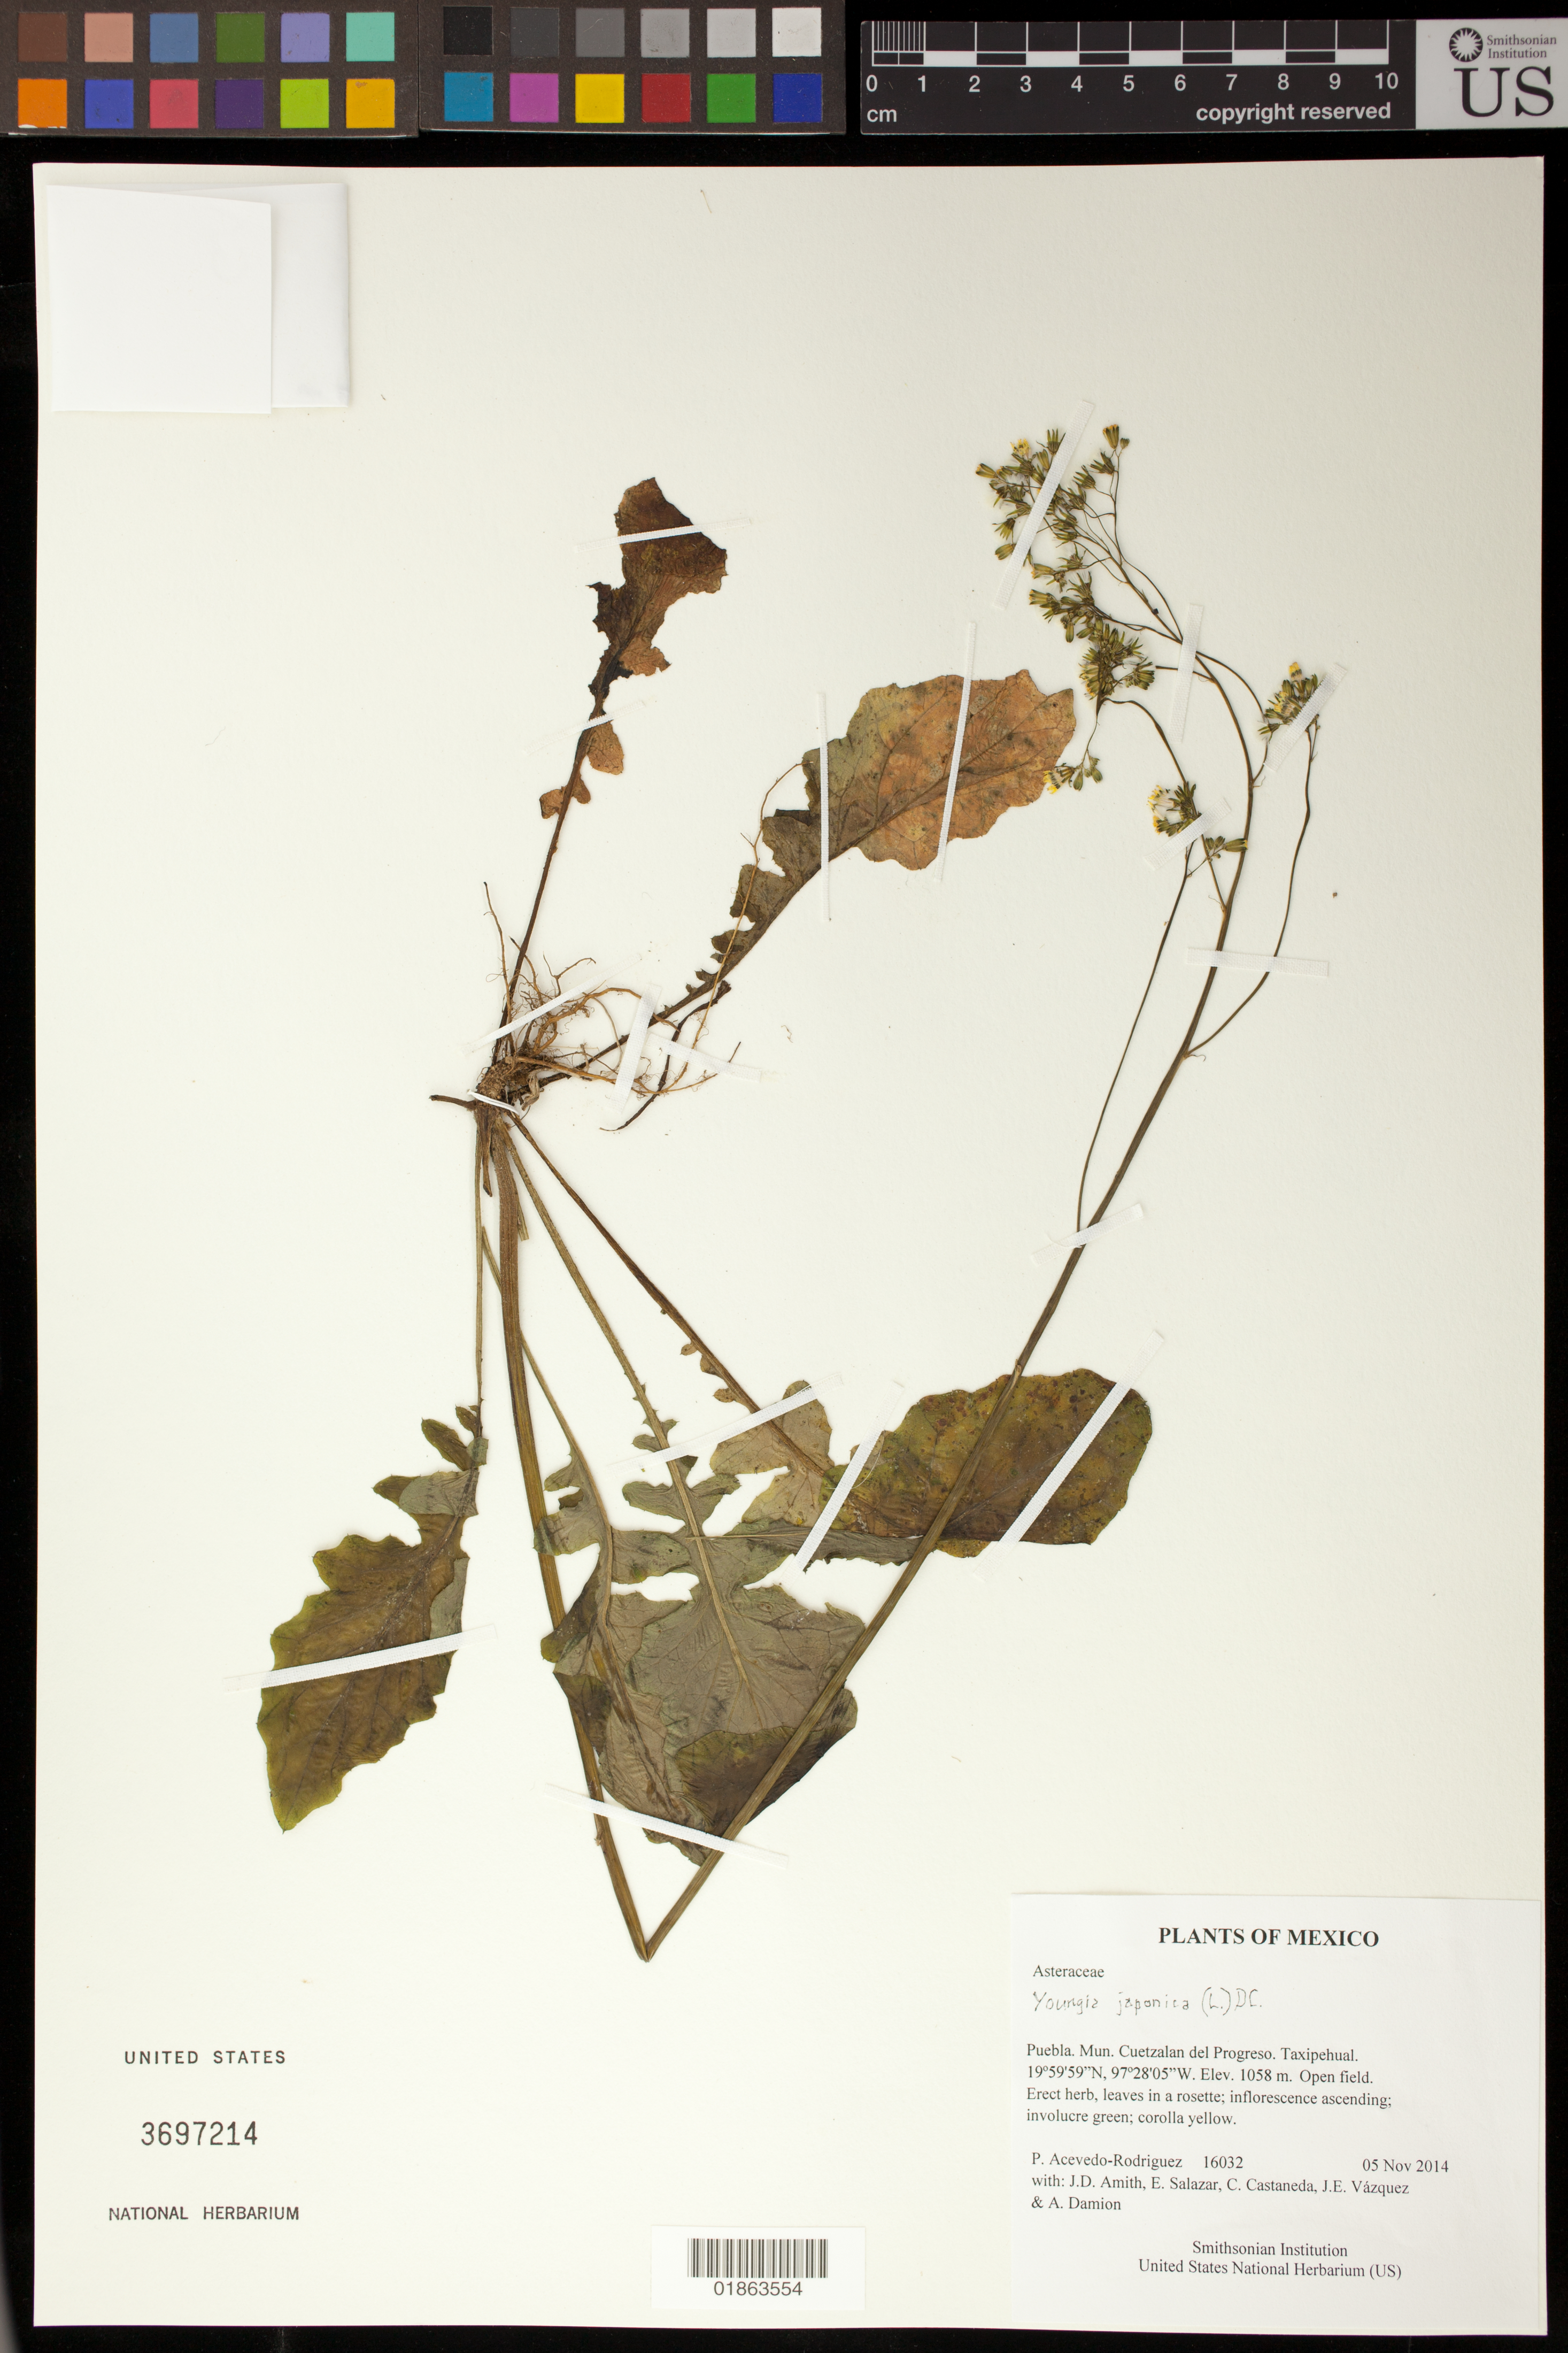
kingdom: Plantae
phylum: Tracheophyta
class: Magnoliopsida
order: Asterales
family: Asteraceae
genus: Youngia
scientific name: Youngia japonica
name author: (L.) DC.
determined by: Robinson, Harold E., (US)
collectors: P. Acevedo-Rodr., J. D. Amith, E. Salazar, C. Castaneda, J. E. Vázquez & A. Damion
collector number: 16032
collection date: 2014-11-05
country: Mexico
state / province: Puebla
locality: Mun. Cuetzalan del Progreso. Taxipehual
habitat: Open field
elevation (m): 1058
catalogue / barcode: US 3697214